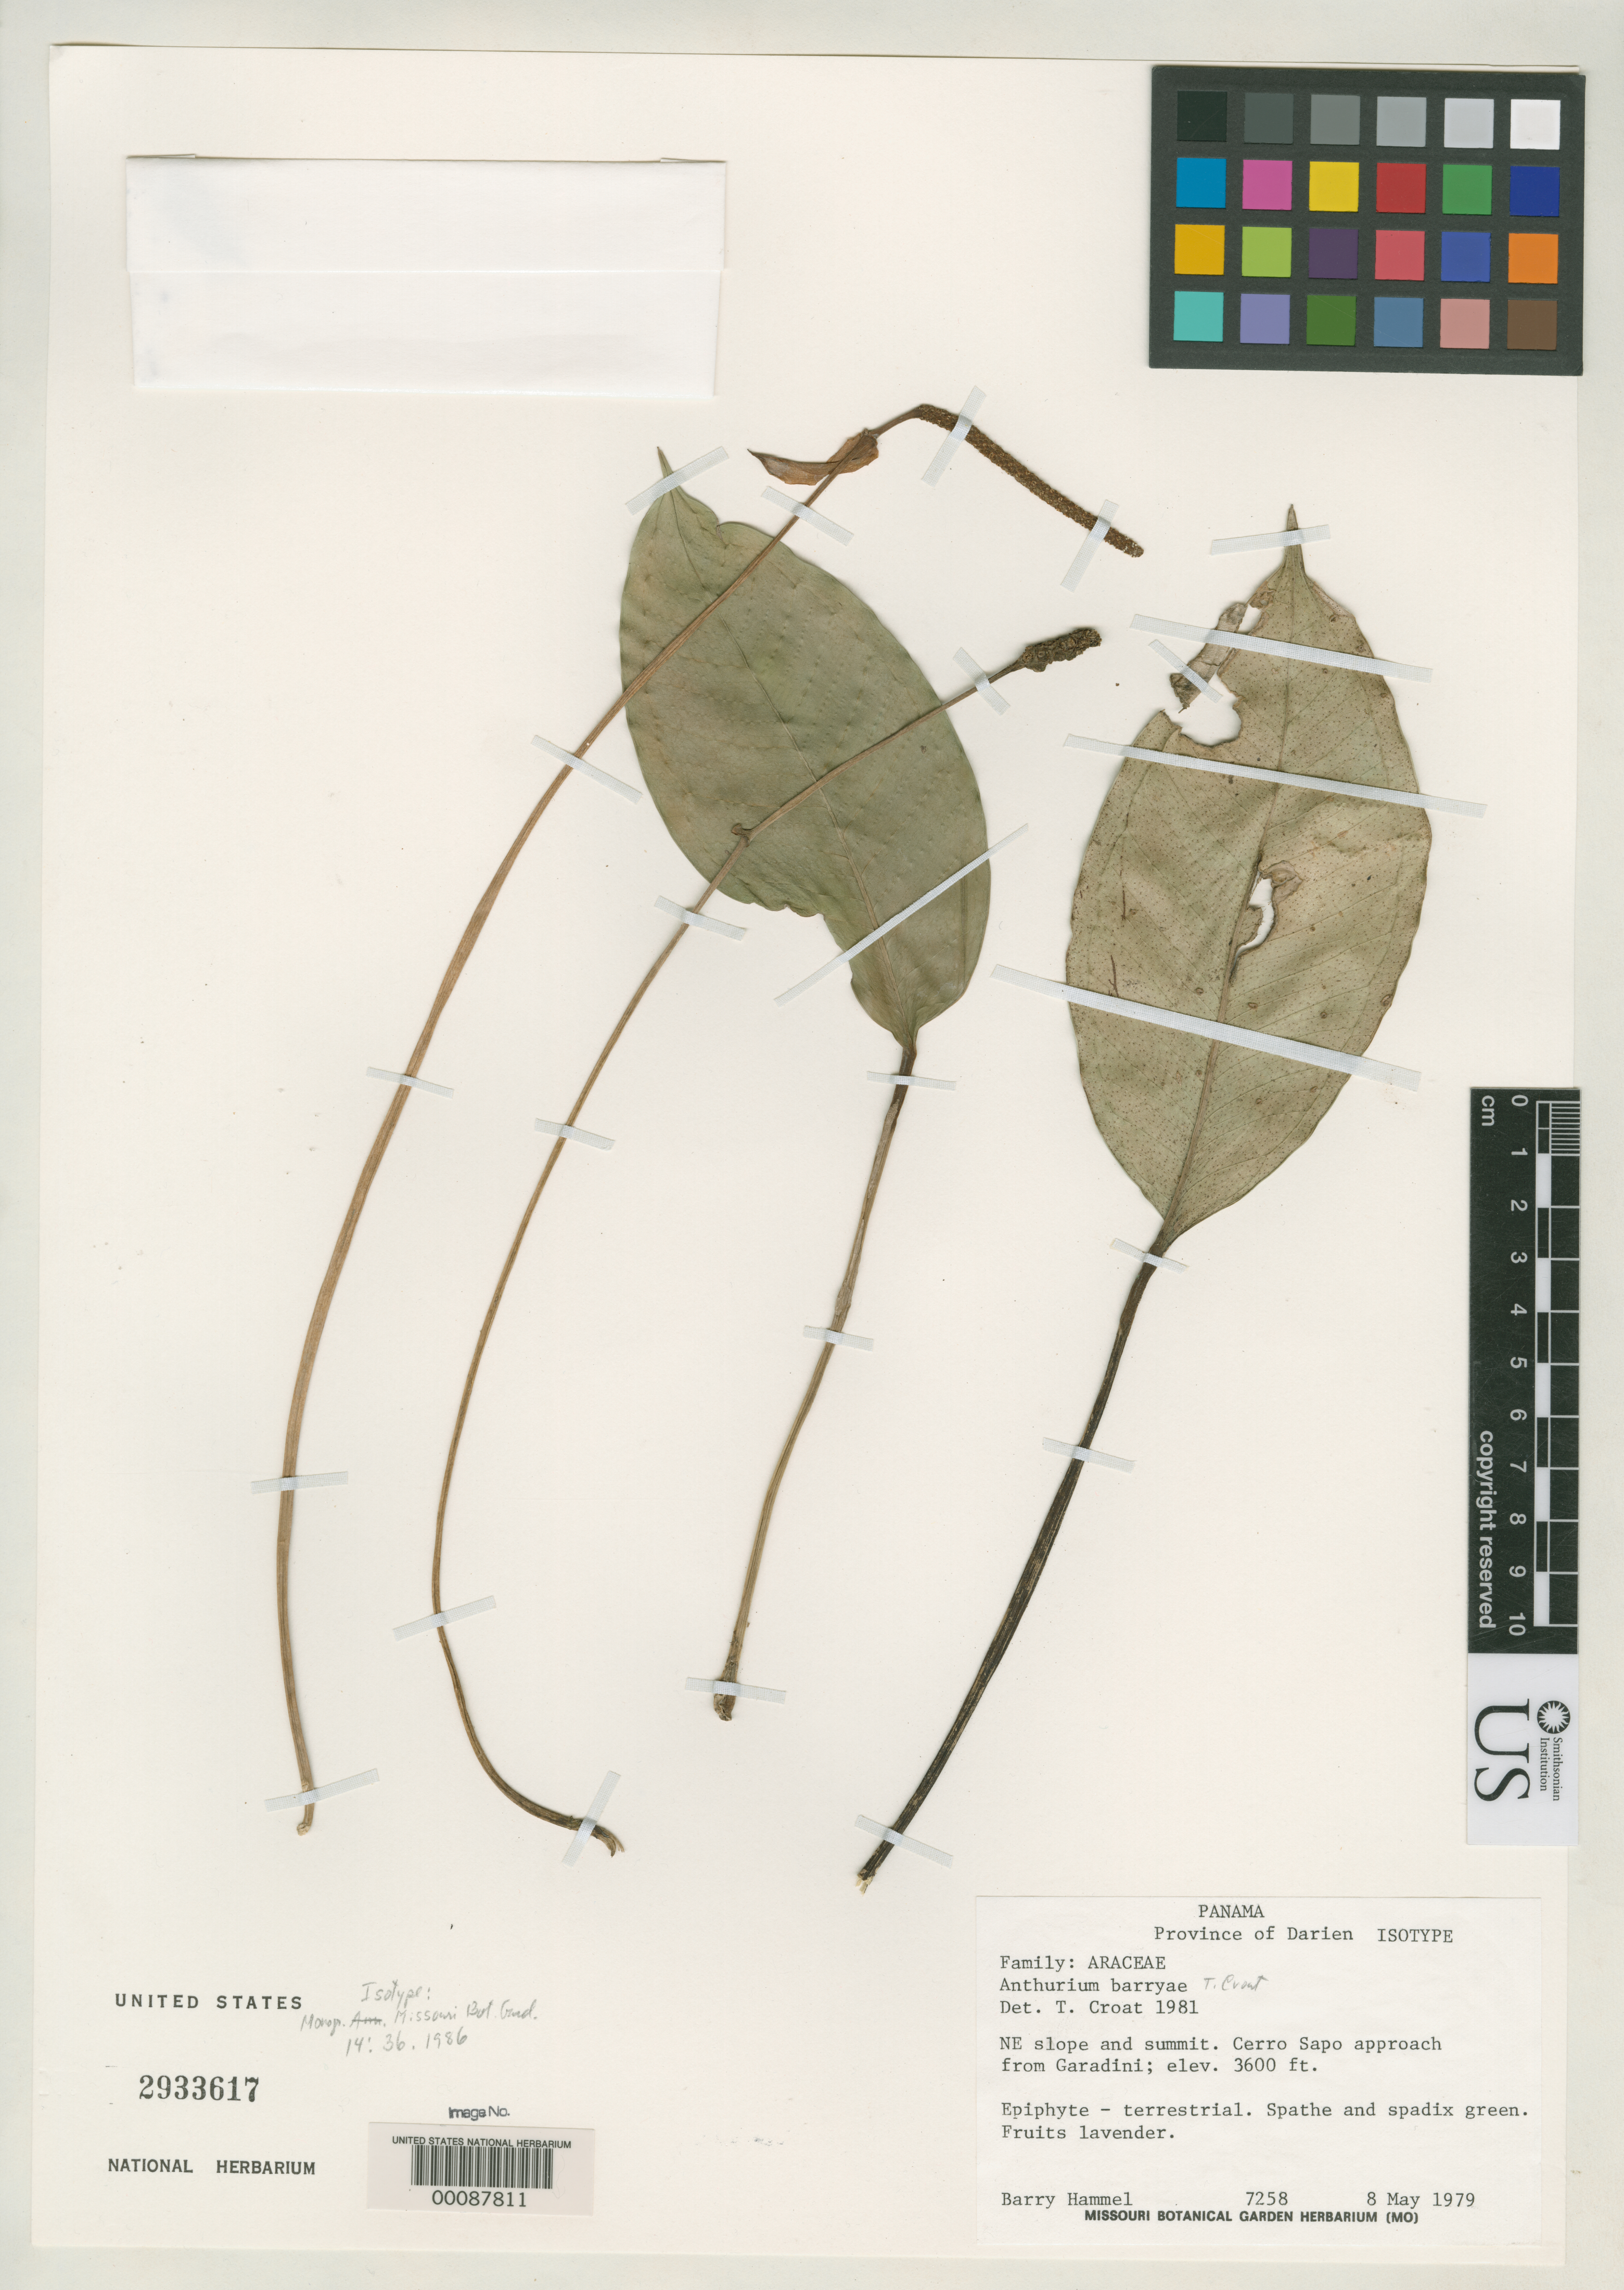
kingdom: Plantae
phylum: Tracheophyta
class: Liliopsida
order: Alismatales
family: Araceae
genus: Anthurium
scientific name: Anthurium barryi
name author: Croat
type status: Isotype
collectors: B. Hammel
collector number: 7258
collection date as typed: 08 May 1979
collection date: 1979-05-08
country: Panama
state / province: Darién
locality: NE slope and summit Cerro Sapo, approach from Garadine.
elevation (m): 1097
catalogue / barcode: US 2933617